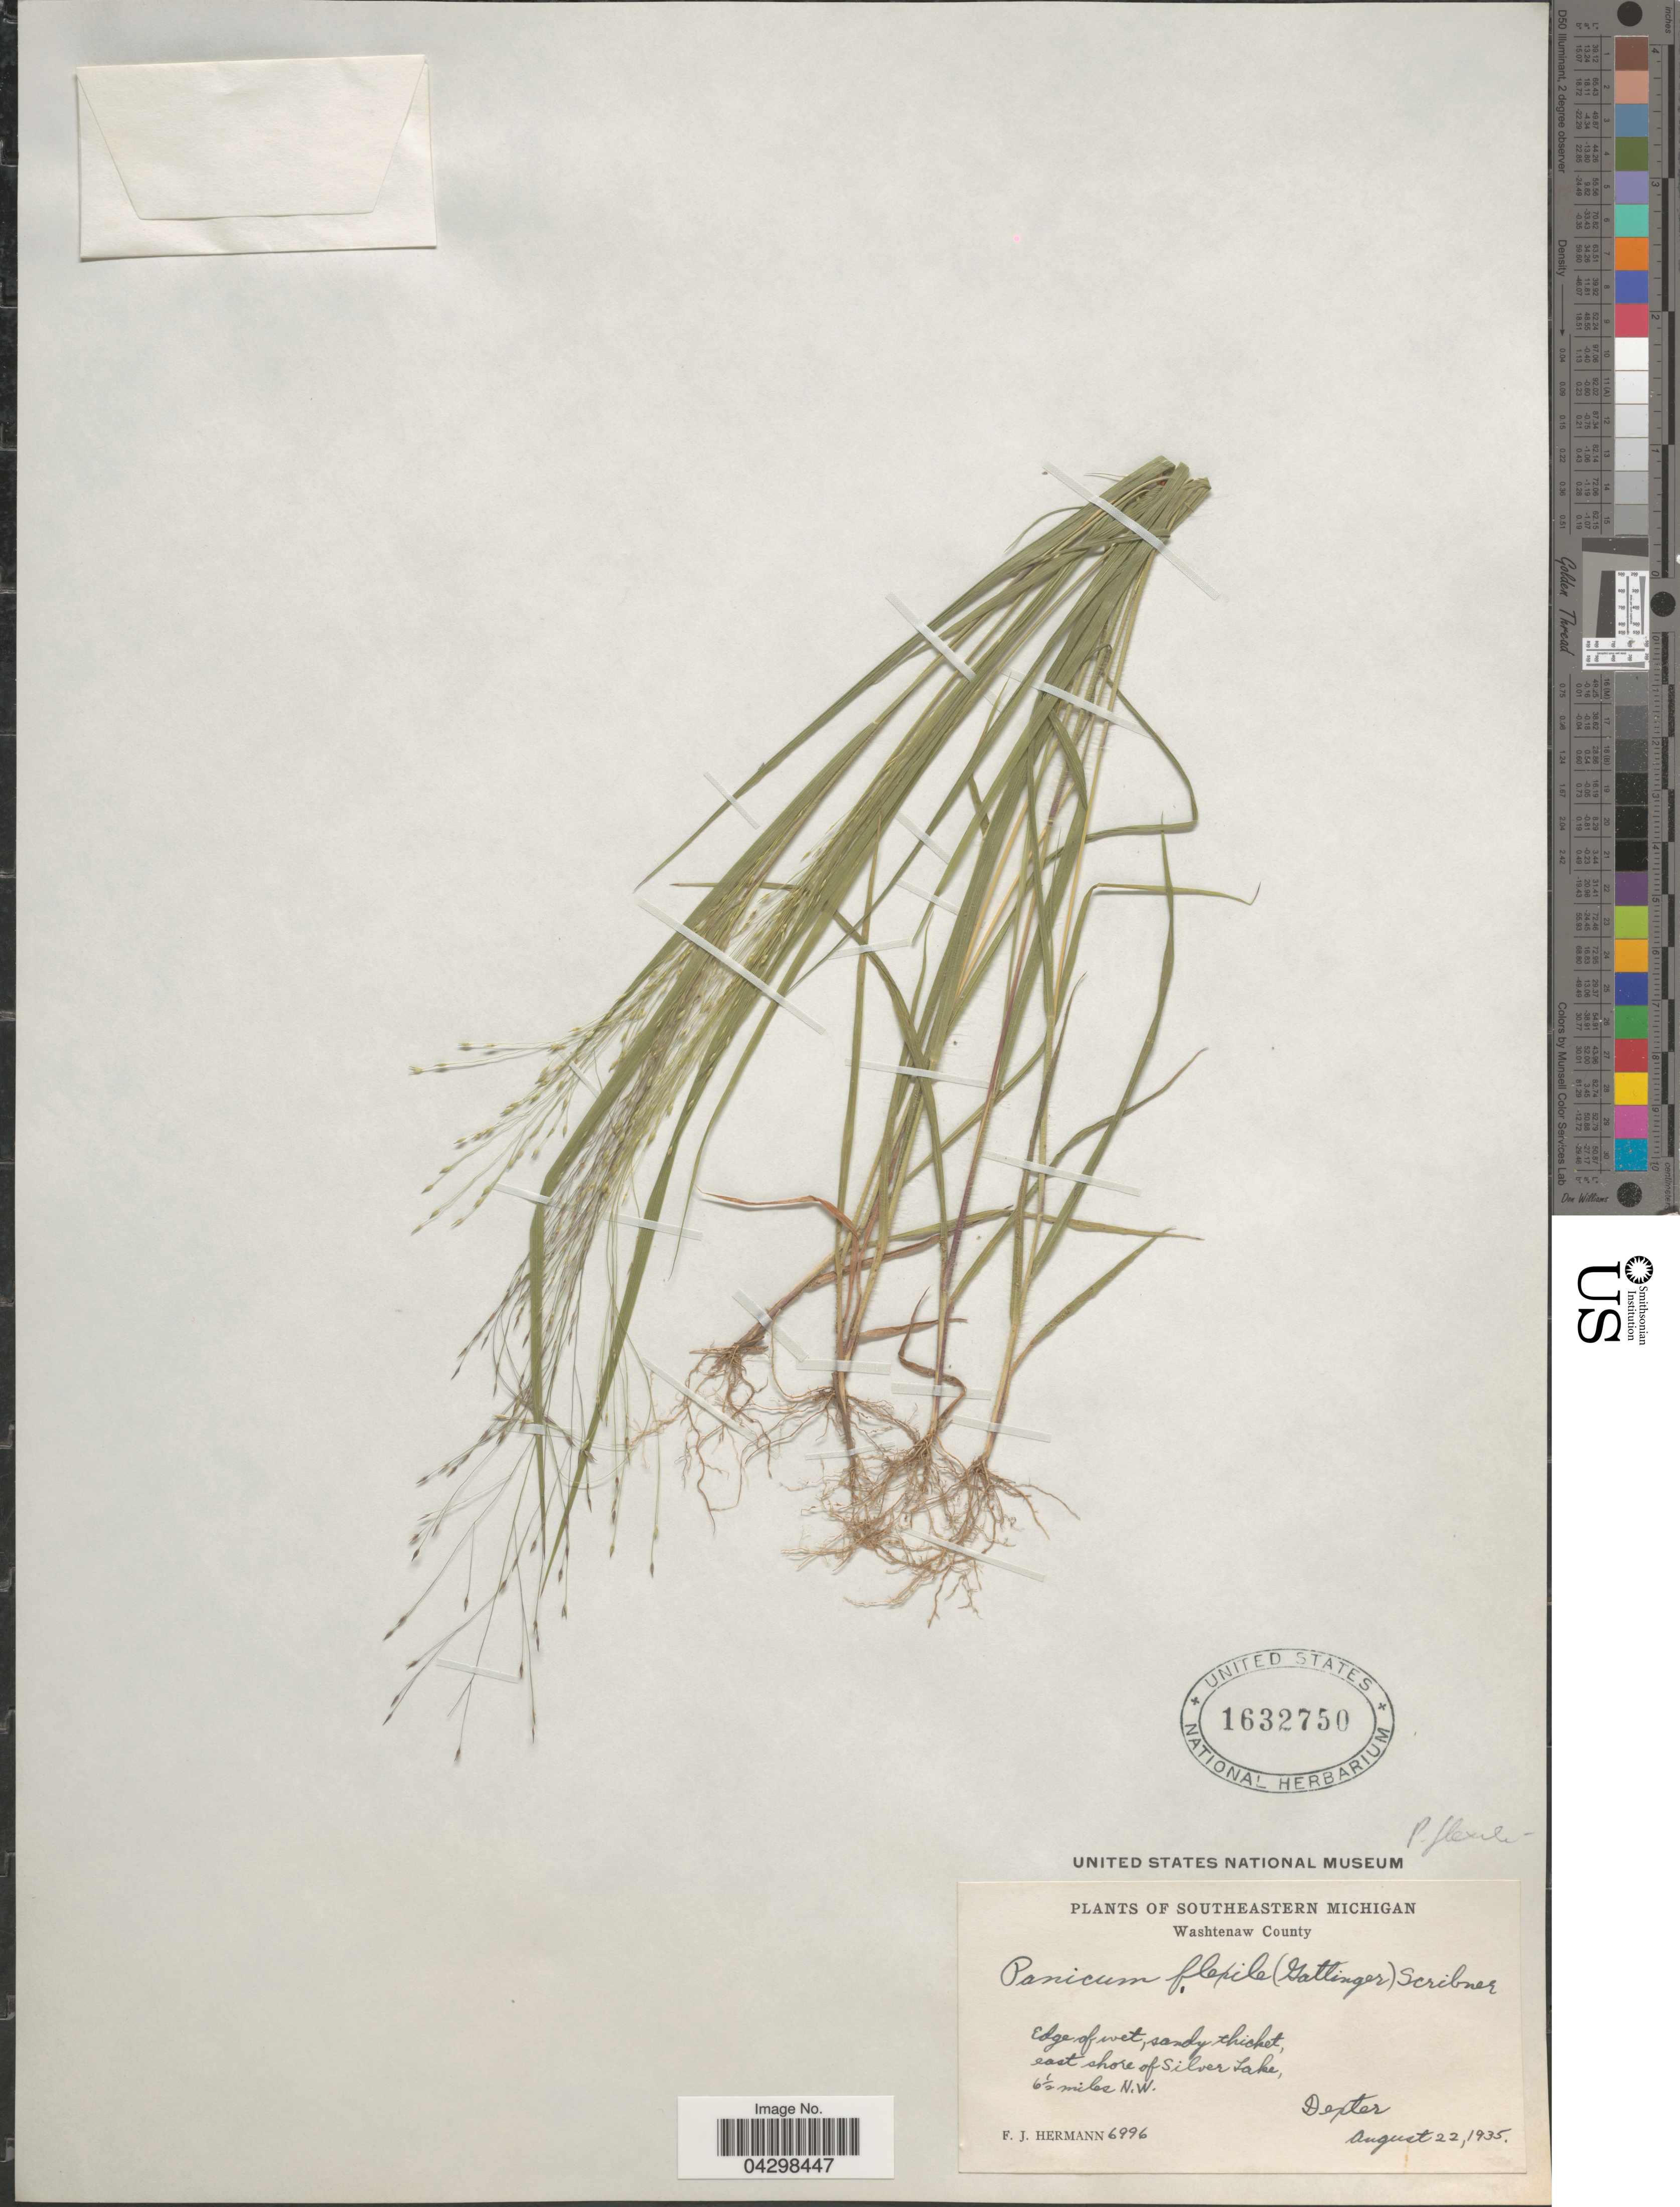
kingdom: Plantae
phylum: Tracheophyta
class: Liliopsida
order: Poales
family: Poaceae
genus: Panicum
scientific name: Panicum flexile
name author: (Gatt.) Scribn.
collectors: F. J. Hermann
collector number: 6996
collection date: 1935-08-22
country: United States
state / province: Michigan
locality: Southeastern Michigan. Washtenaw County. Edge of wet, sandy thicket, east shore of Silver Lake, 6 1/2 miles N.W. Depter.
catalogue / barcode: US 1632750